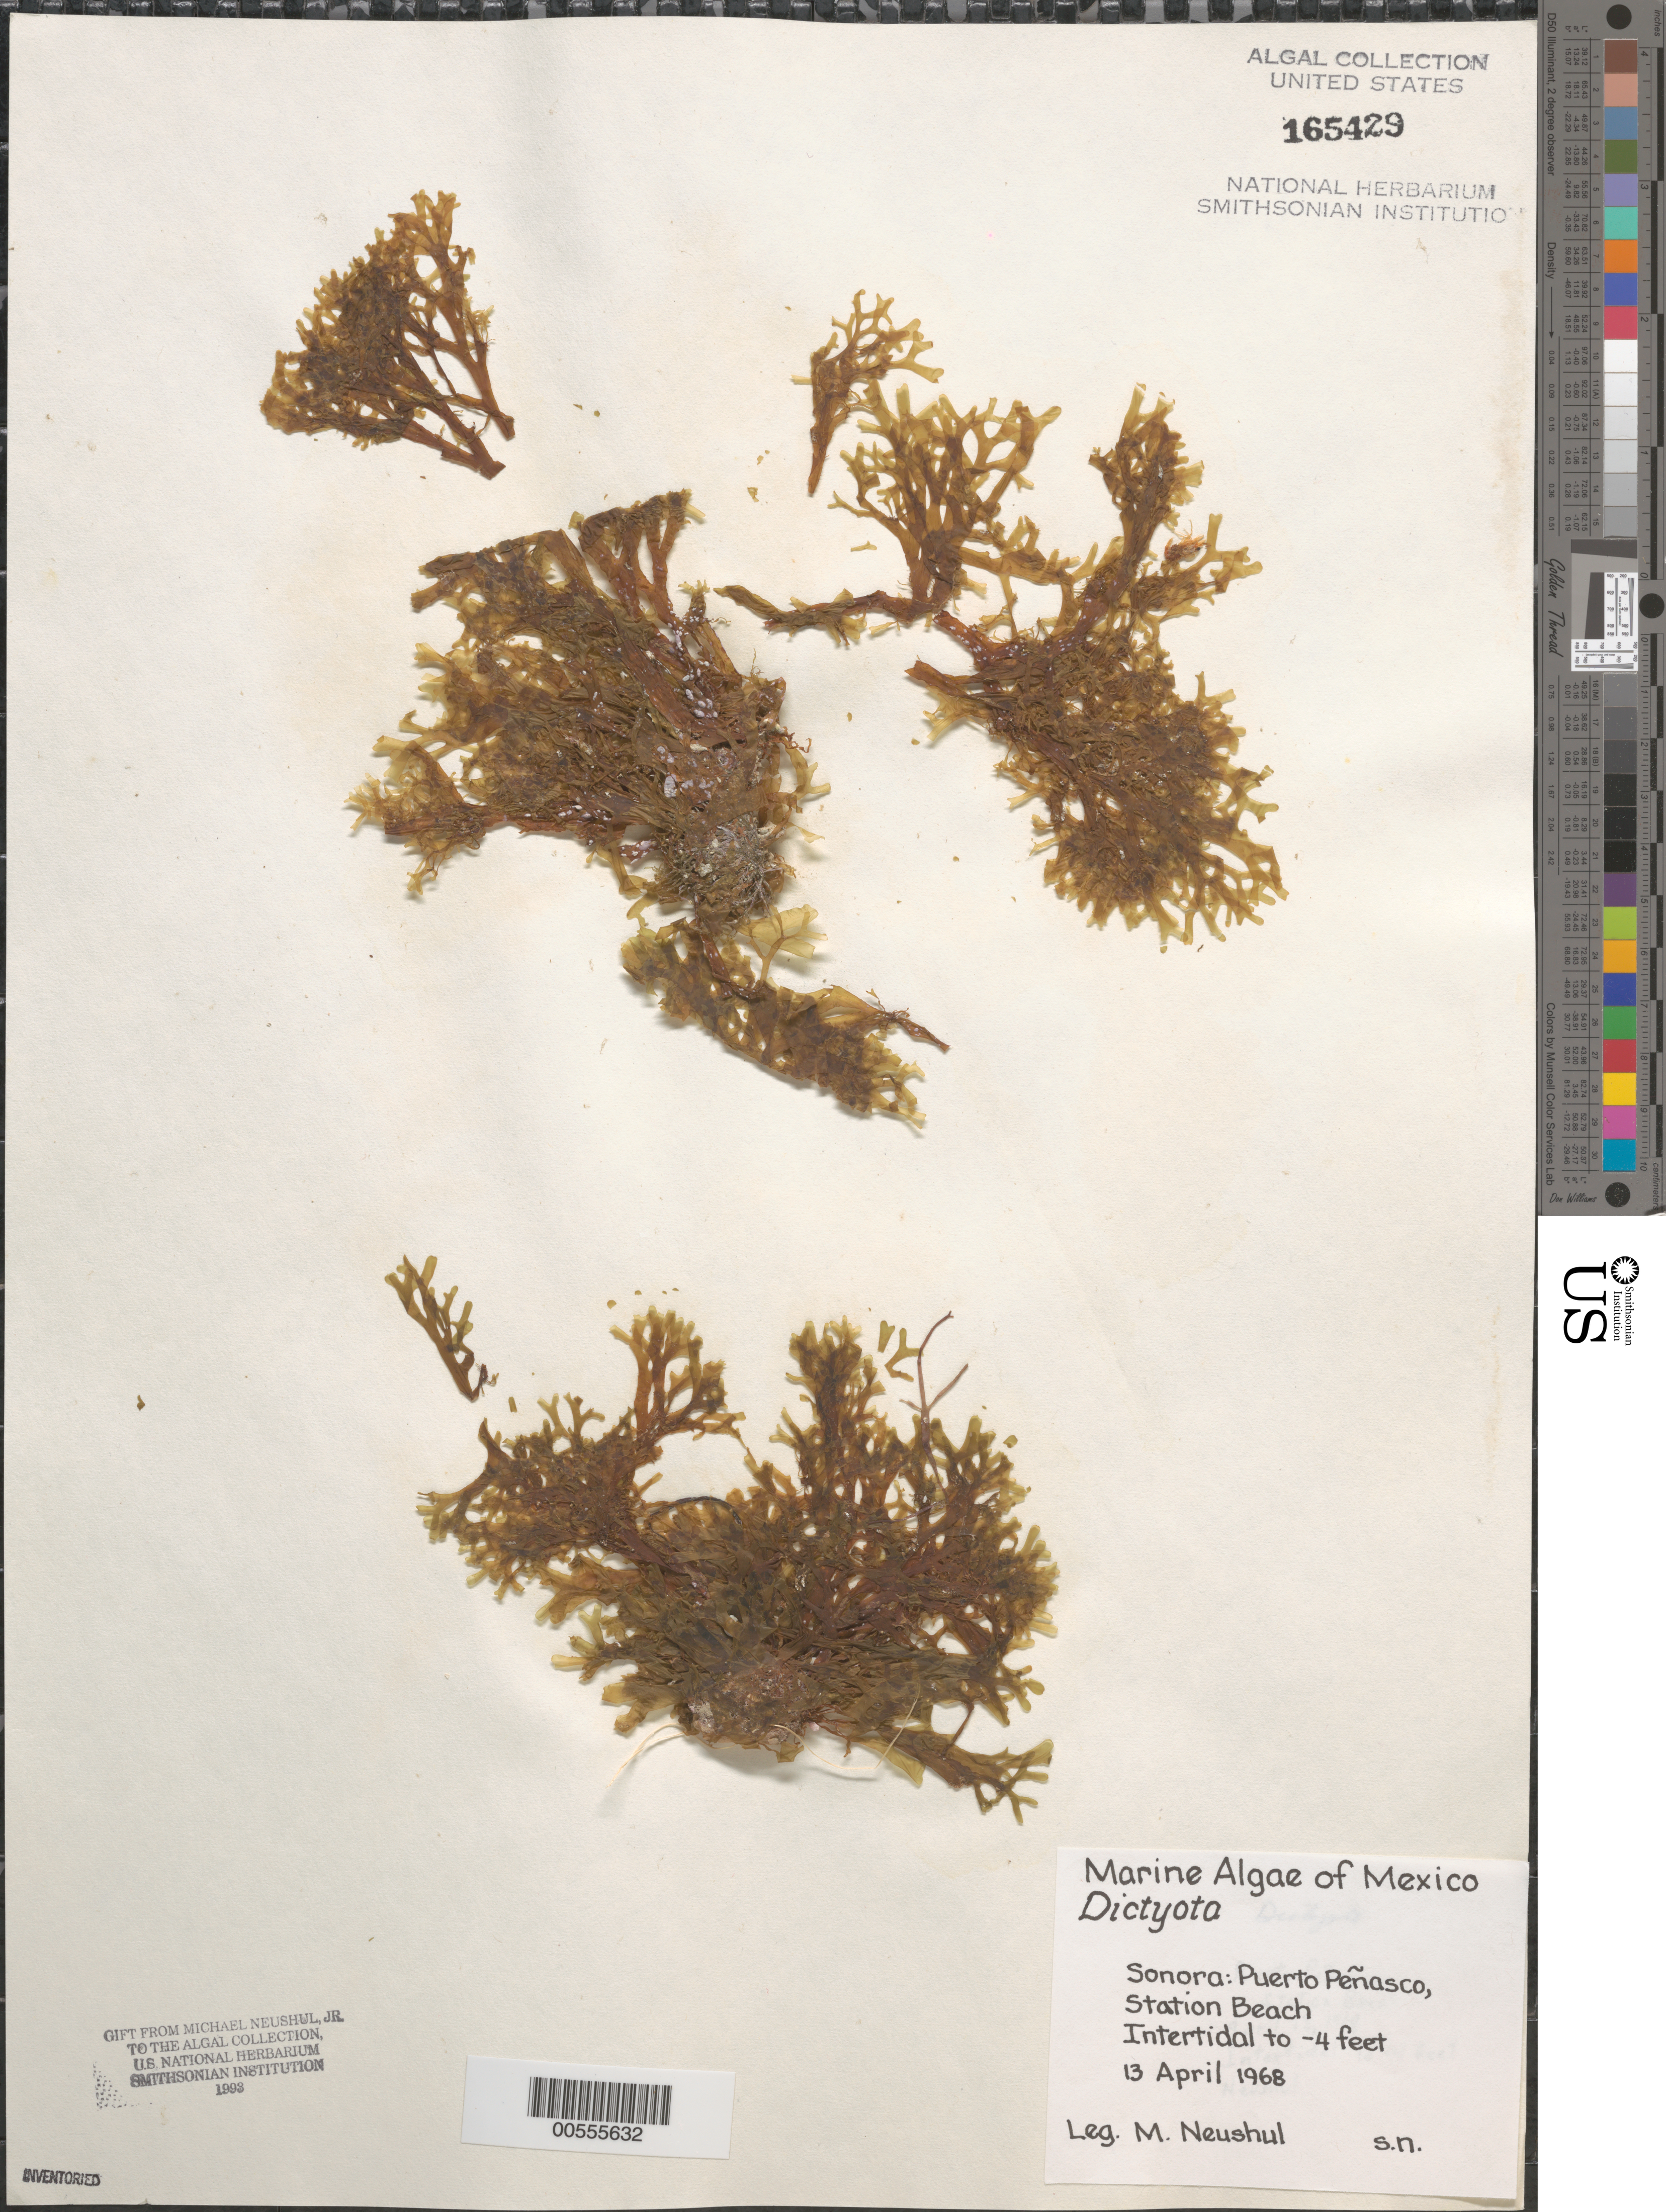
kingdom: Chromista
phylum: Ochrophyta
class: Phaeophyceae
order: Dictyotales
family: Dictyotaceae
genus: Dictyota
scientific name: Dictyota sp.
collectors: M. Neushul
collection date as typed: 13 Apr 1968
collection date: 1968-04-13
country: Mexico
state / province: Sonora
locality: Puerto Penasco, Playa Estacion (Station Beach)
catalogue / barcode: US 165429